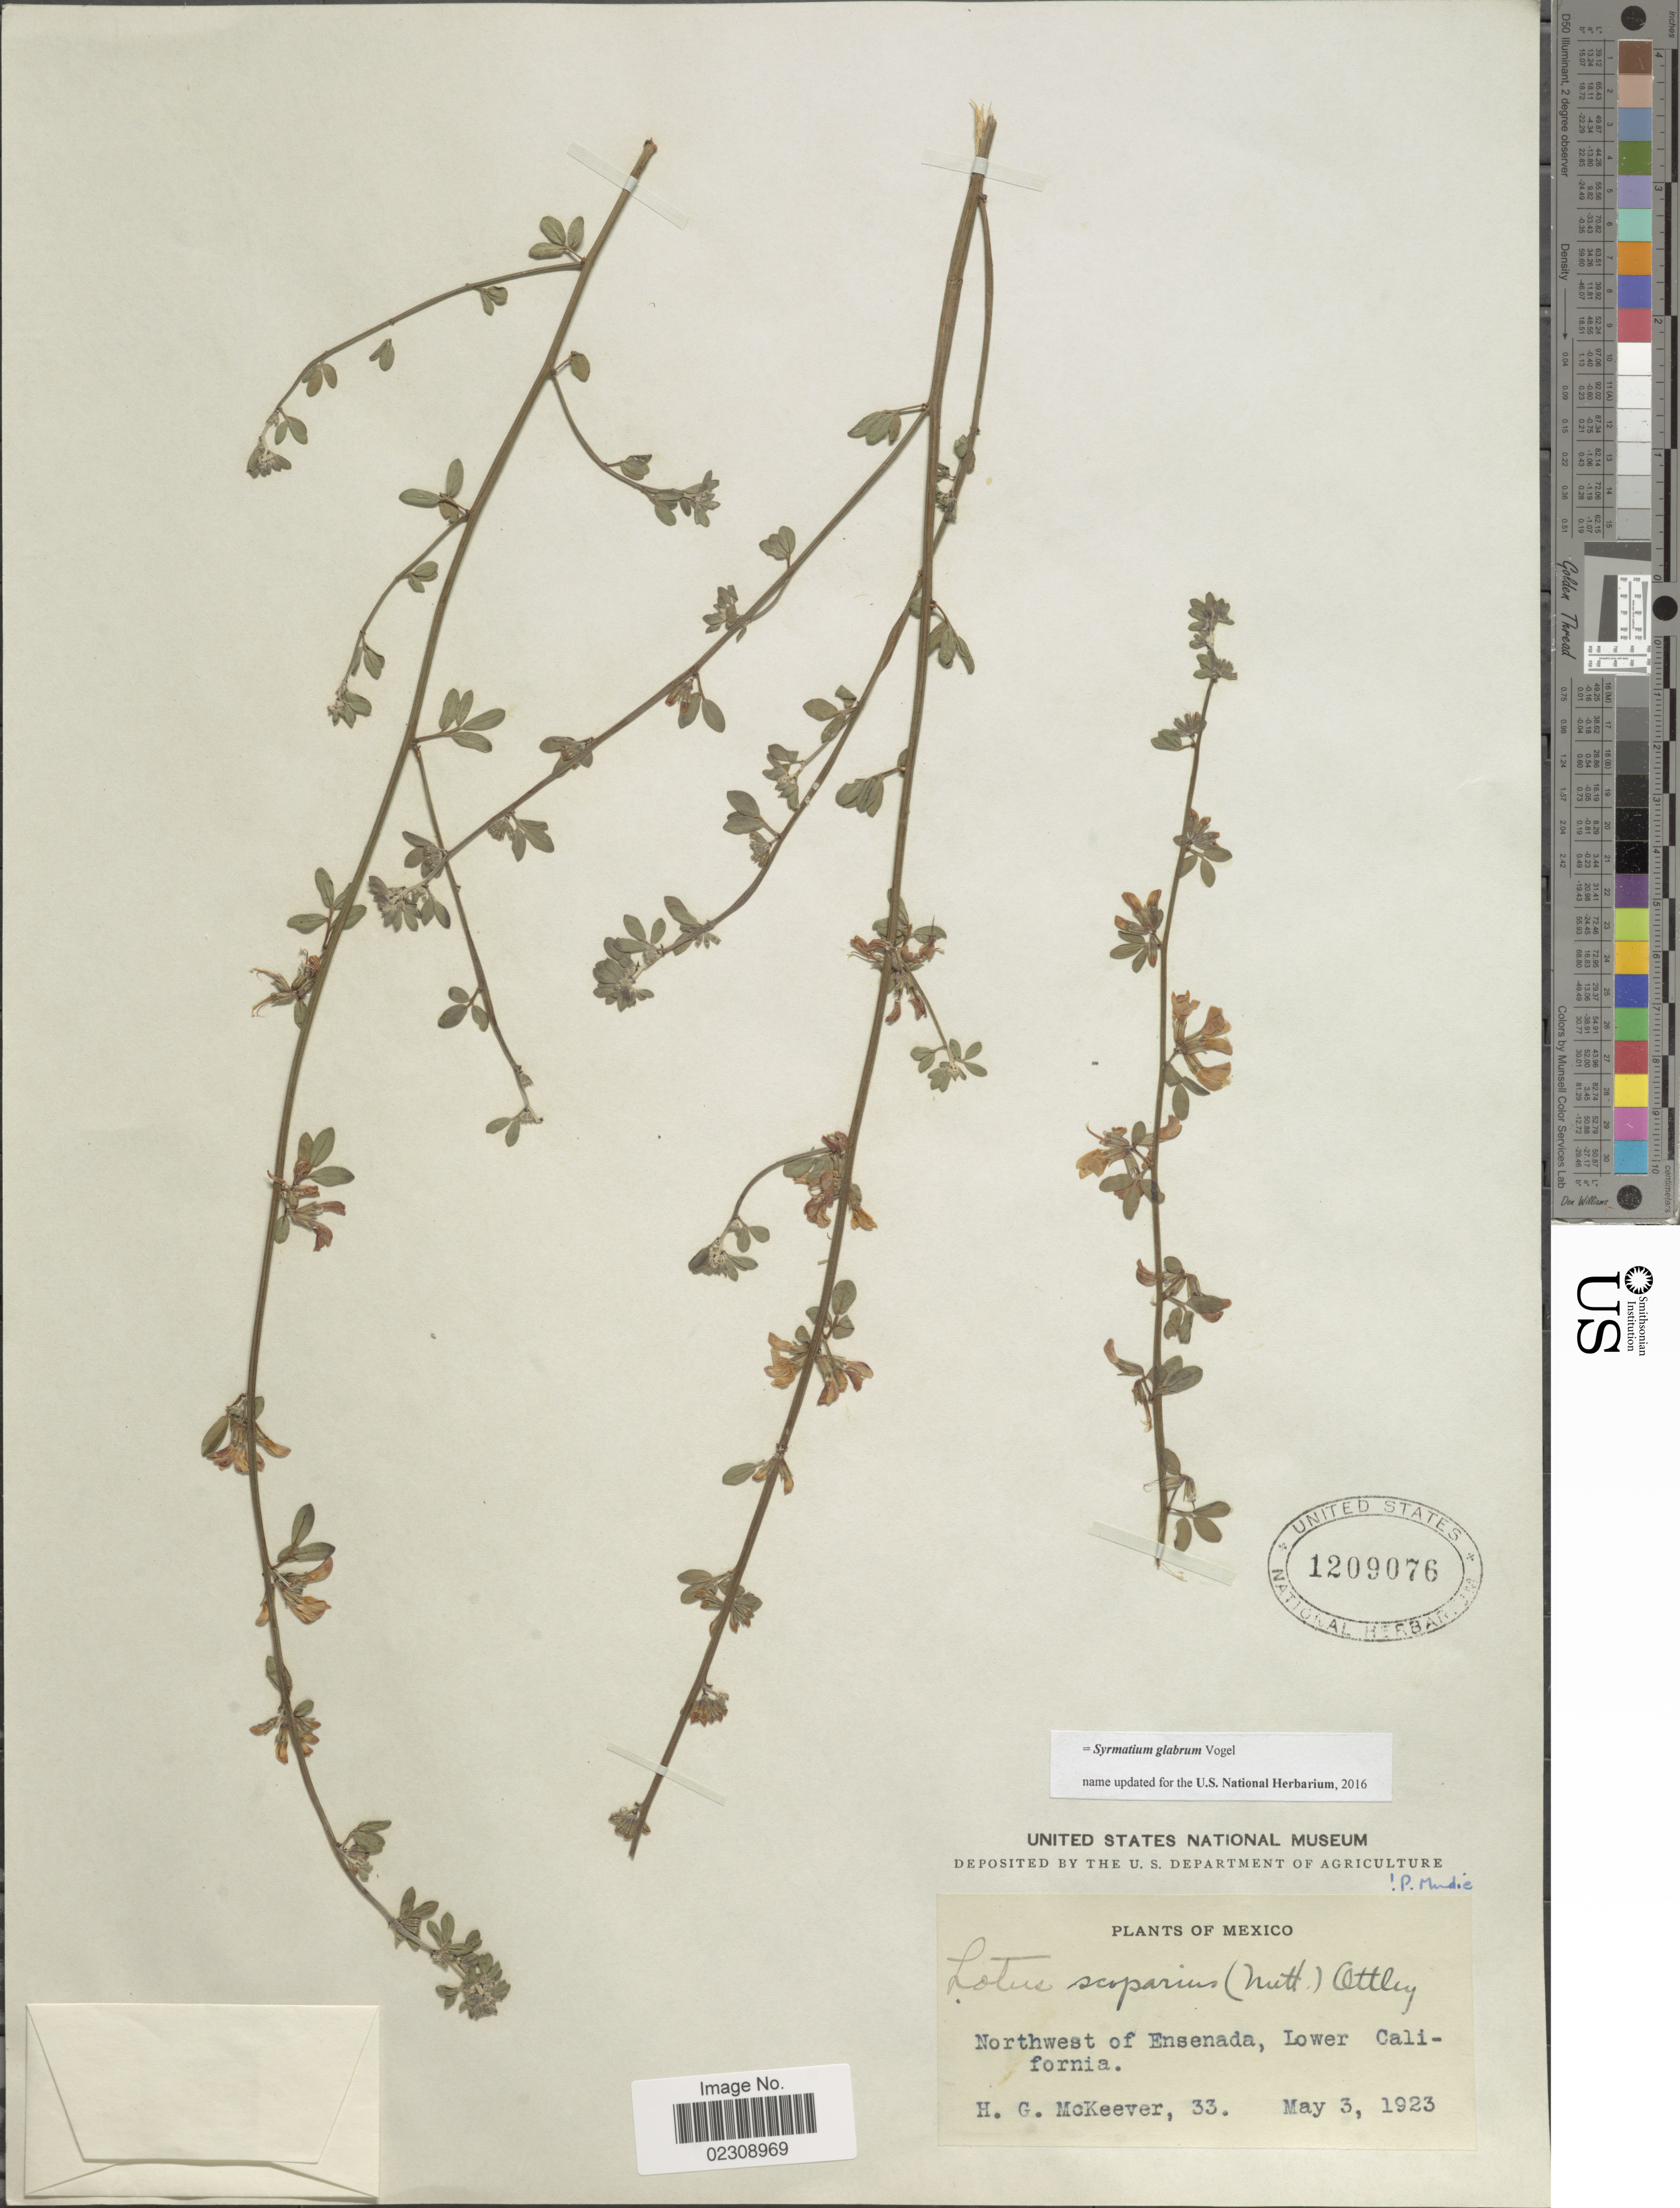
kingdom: Plantae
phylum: Tracheophyta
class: Magnoliopsida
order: Fabales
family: Fabaceae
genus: Syrmatium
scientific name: Syrmatium glabrum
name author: Vogel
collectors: H. McKeever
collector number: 33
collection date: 1923-05-03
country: Mexico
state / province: Baja California Norte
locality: Northwest of Ensenada, Lower California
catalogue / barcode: US 1209076